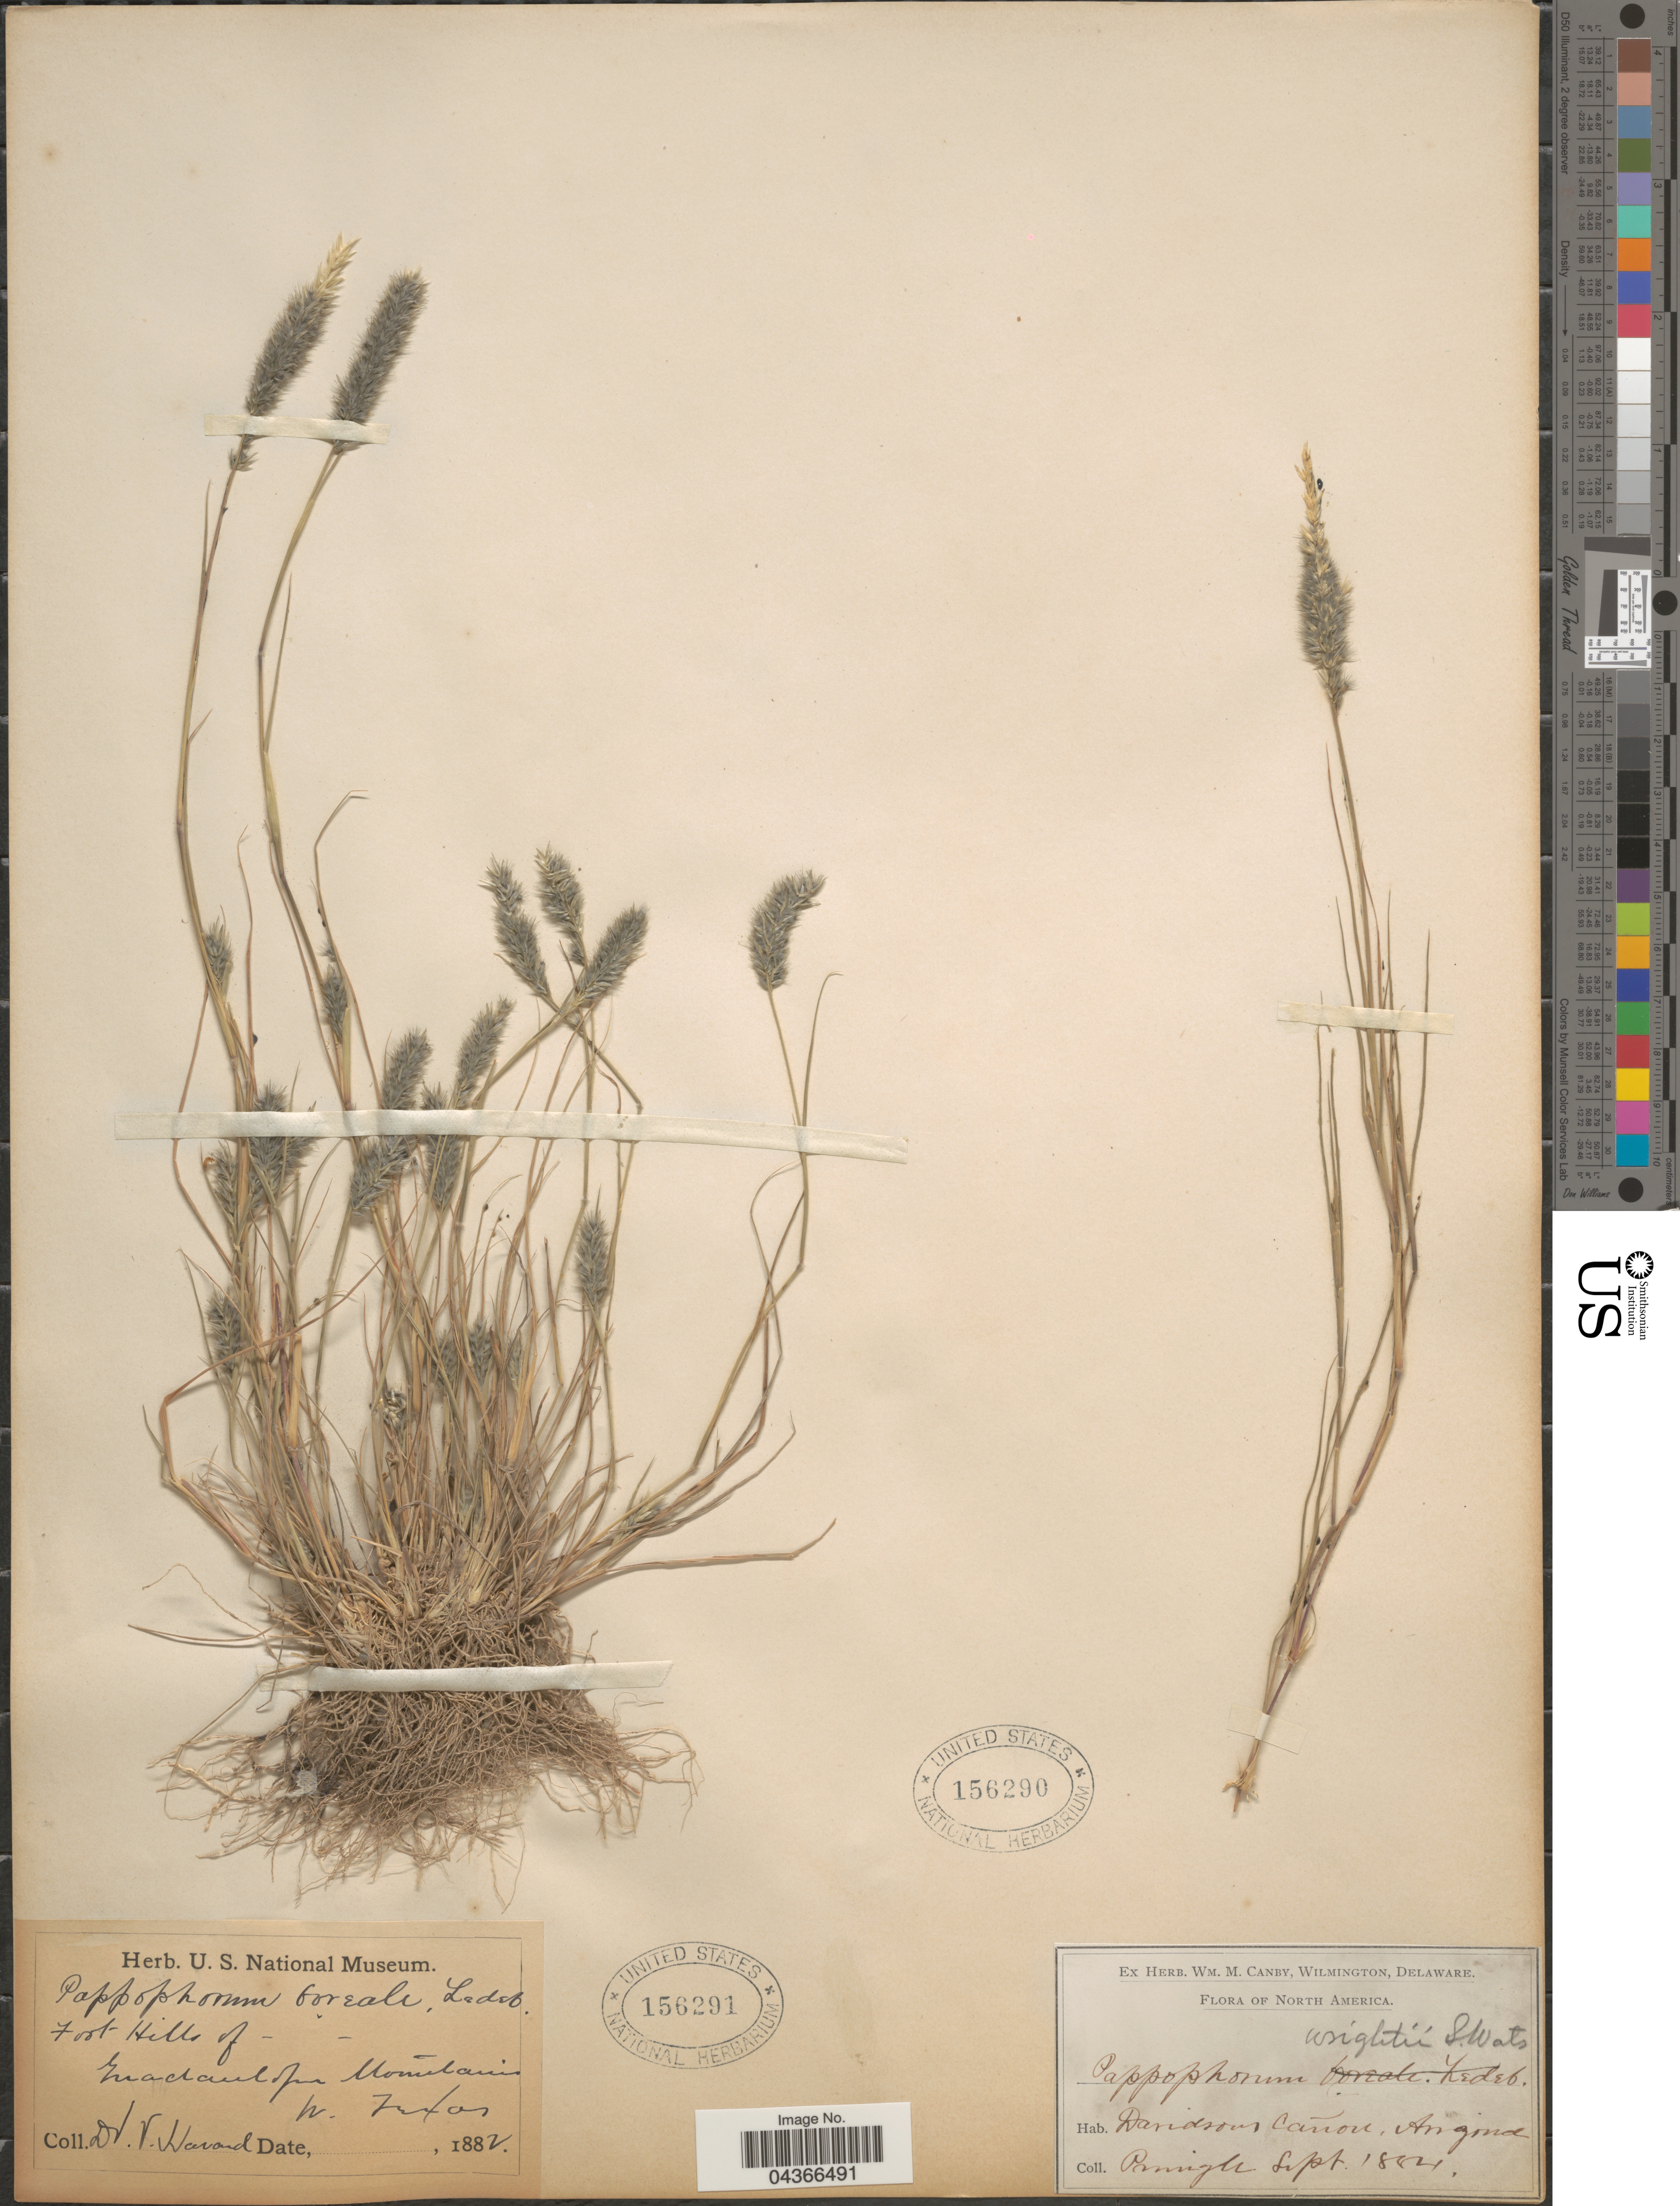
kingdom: Plantae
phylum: Tracheophyta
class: Liliopsida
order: Poales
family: Poaceae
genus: Enneapogon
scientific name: Enneapogon desvauxii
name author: P. Beauv.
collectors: V. Havard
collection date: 1882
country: United States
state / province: Texas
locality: Foot Hills of Guadaulope Mountains. W. Texas.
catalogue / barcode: US 156291